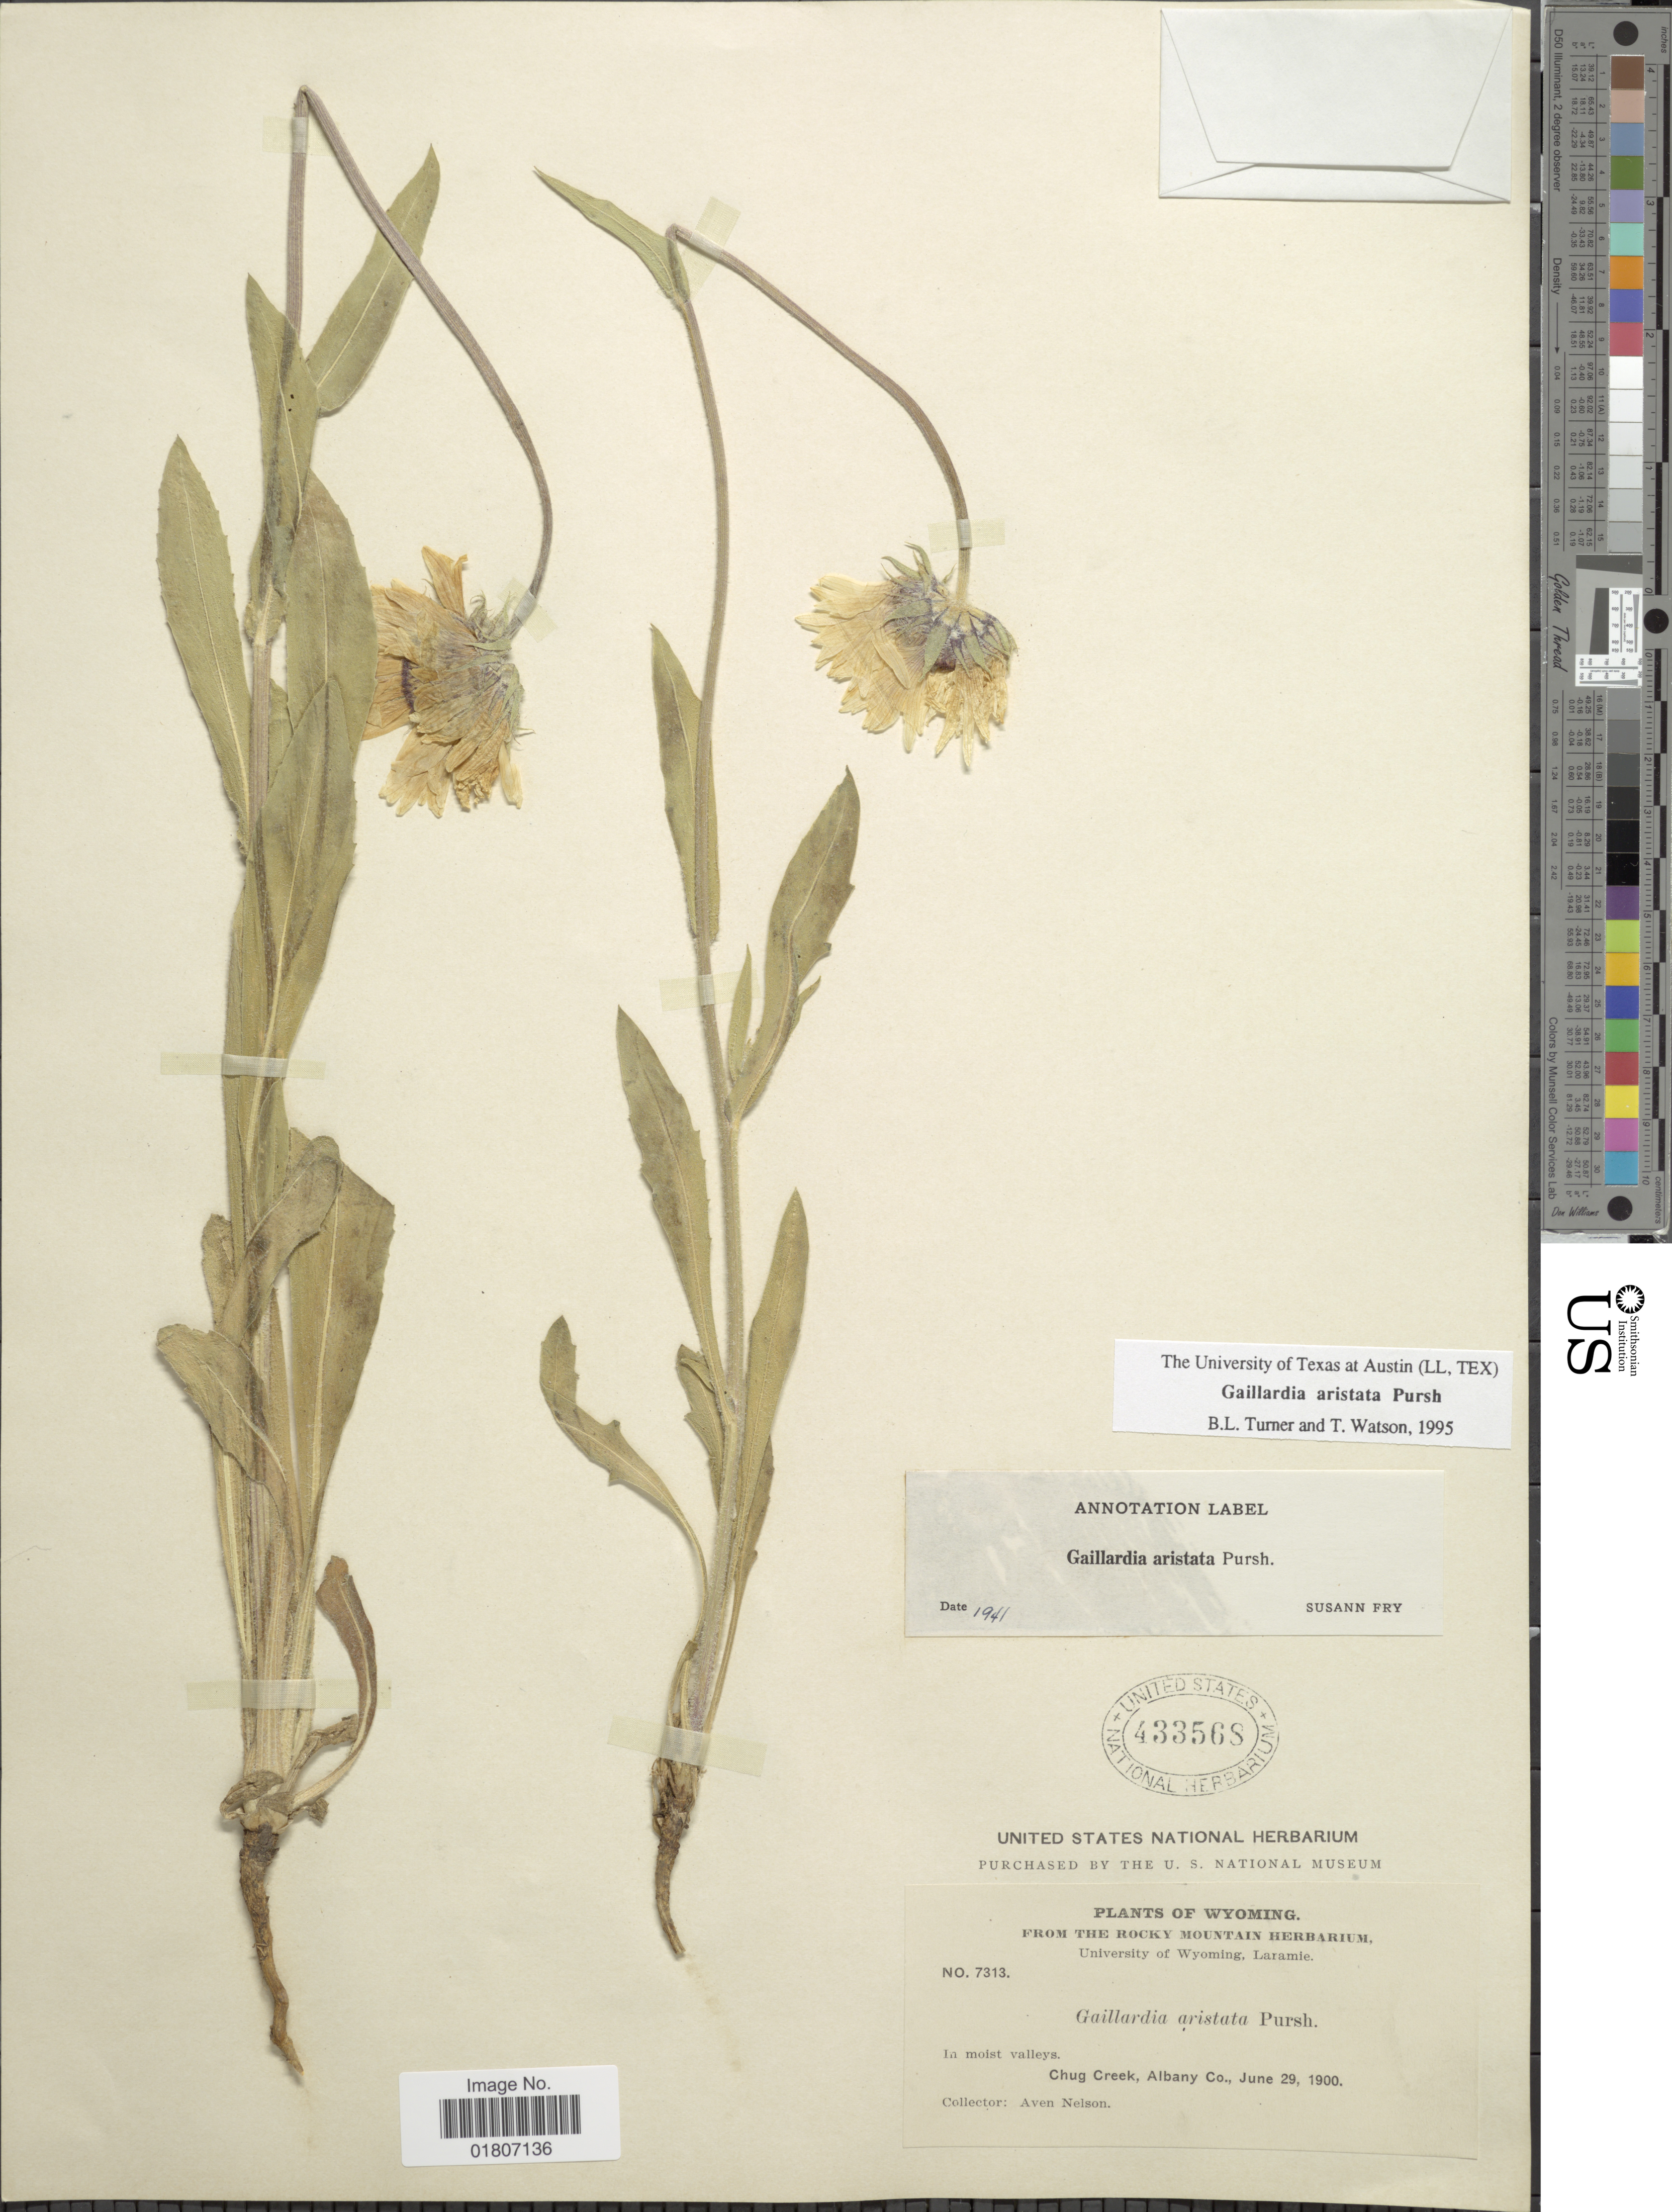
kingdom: Plantae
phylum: Tracheophyta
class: Magnoliopsida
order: Asterales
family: Asteraceae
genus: Gaillardia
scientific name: Gaillardia aristata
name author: Pursh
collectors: A. Nelson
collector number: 7313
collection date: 1900-06-29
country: United States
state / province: Wyoming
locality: Chug Creek, Albany Co.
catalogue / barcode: US 433568